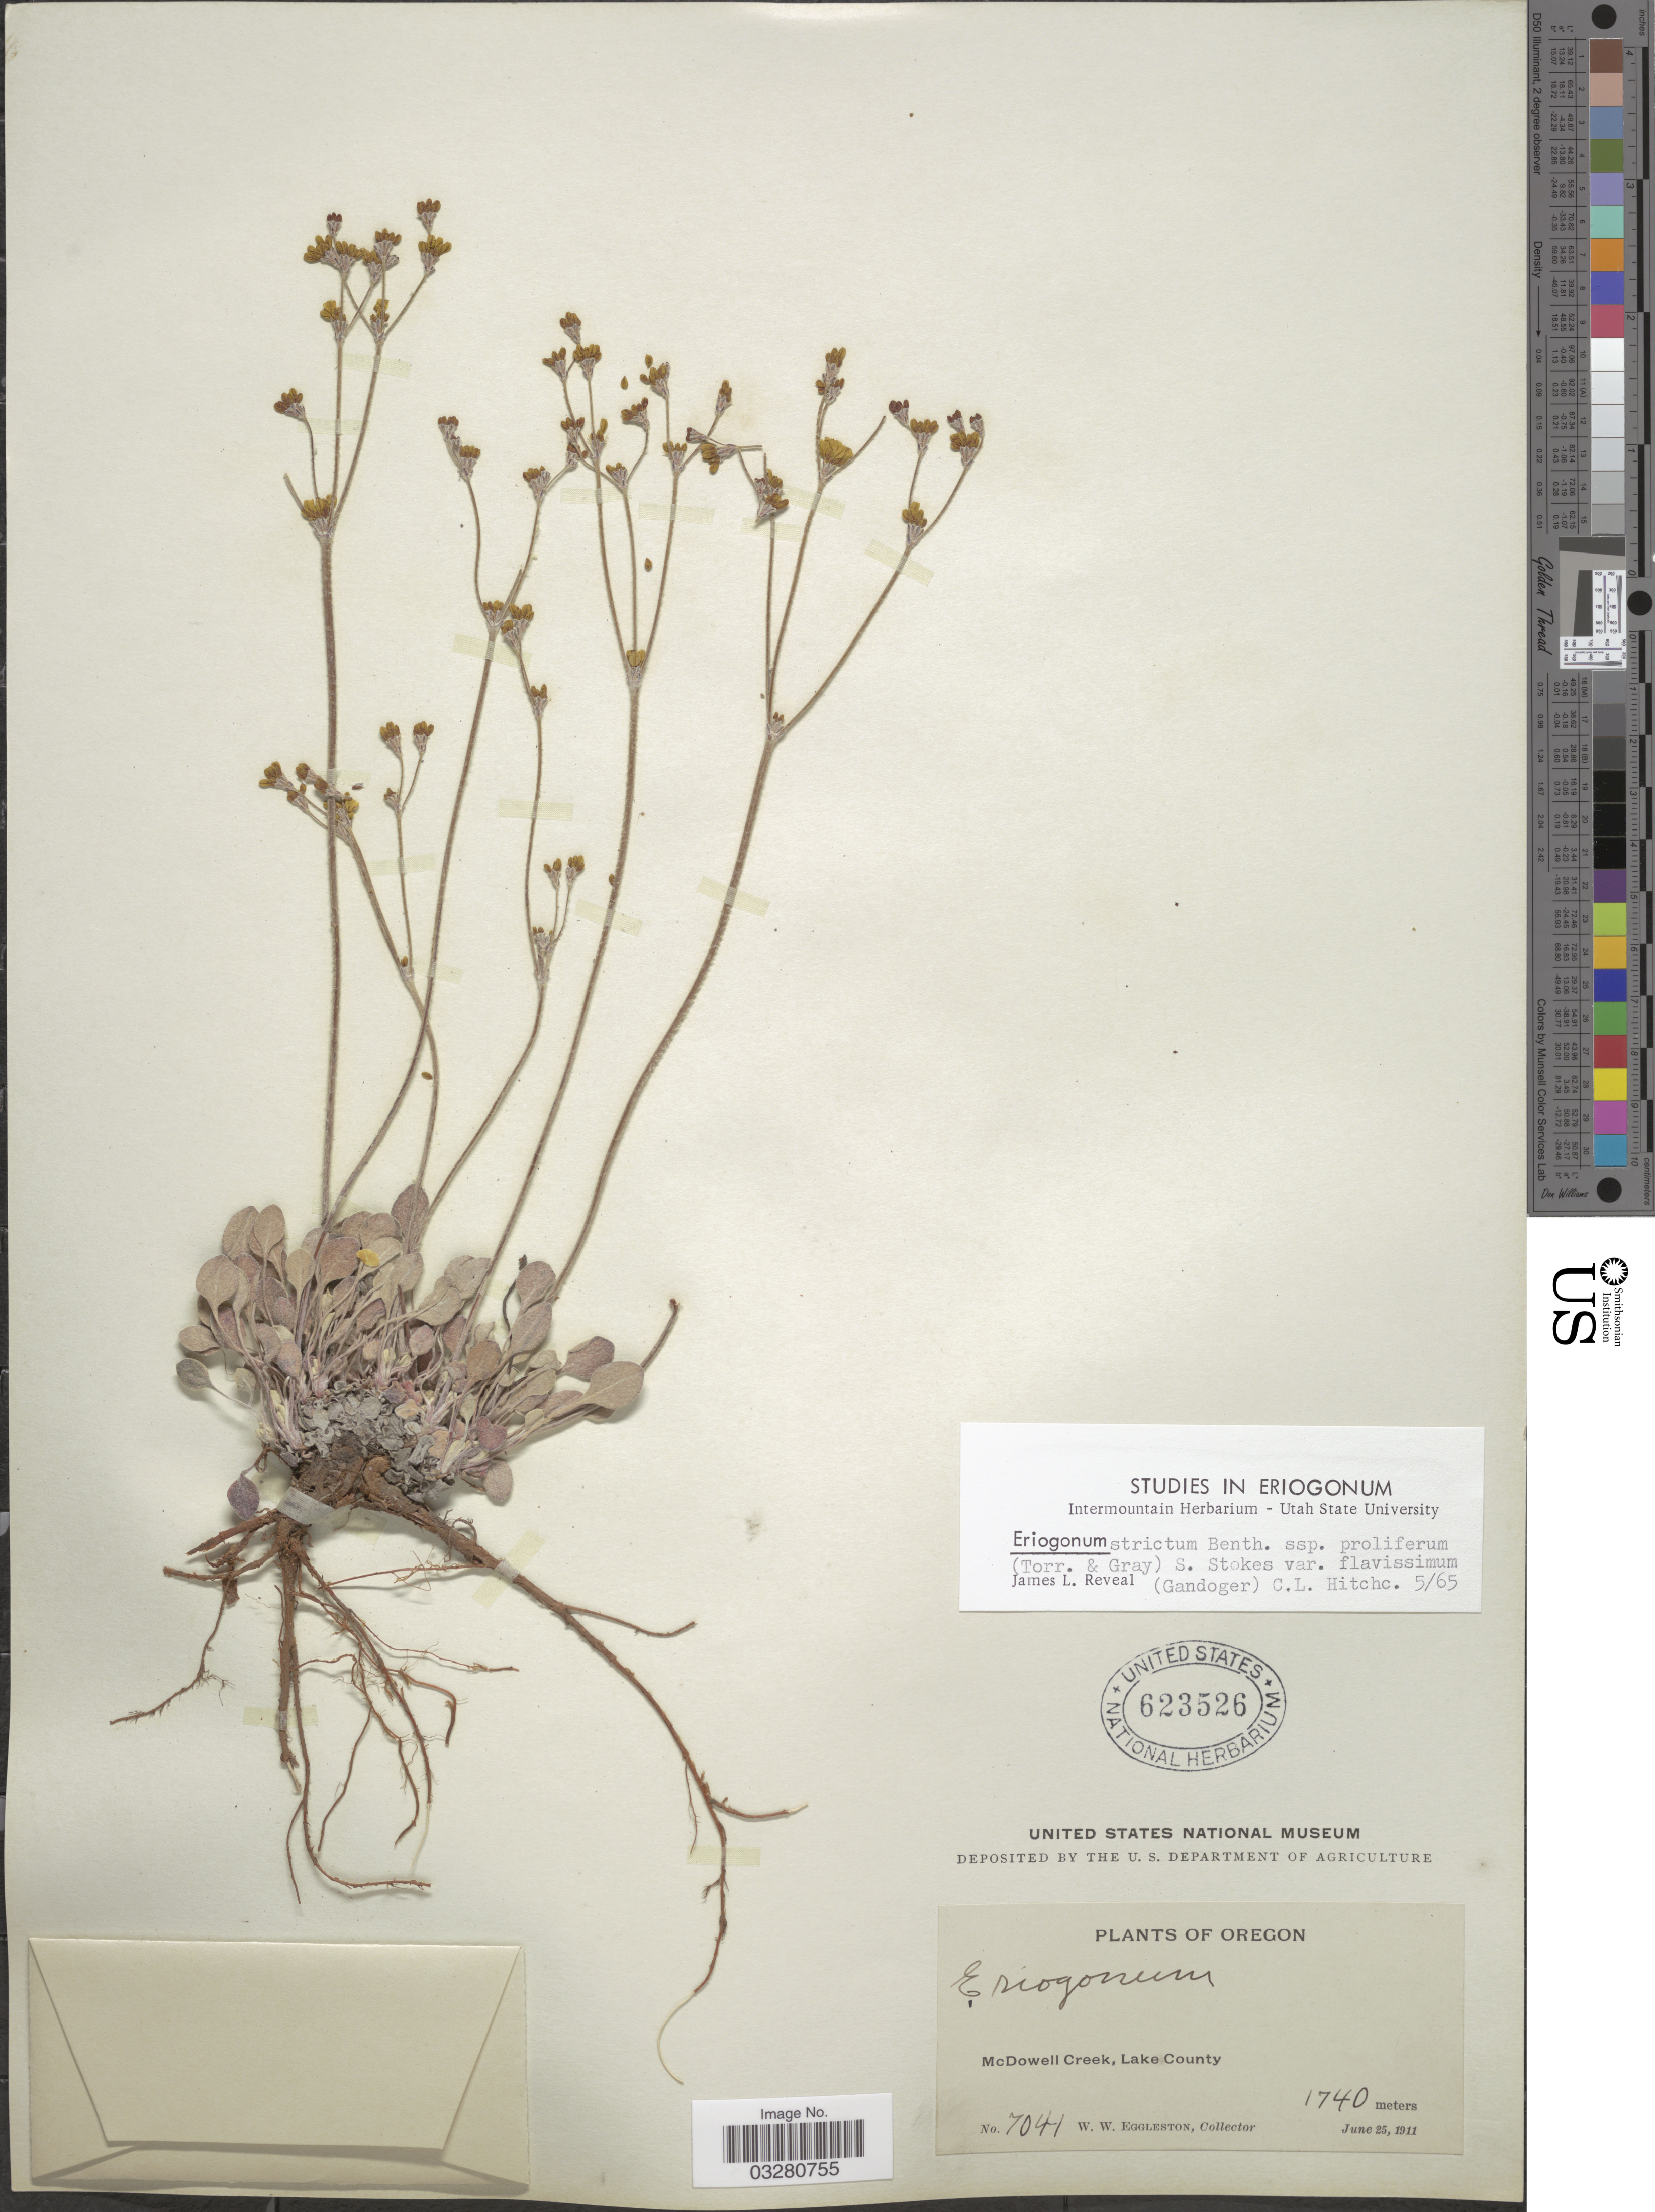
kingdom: Plantae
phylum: Tracheophyta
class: Magnoliopsida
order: Caryophyllales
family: Polygonaceae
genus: Eriogonum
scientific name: Eriogonum strictum subsp. anserinum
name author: (Greene) Munz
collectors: W. W. Eggleston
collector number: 7041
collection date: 1911-06-25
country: United States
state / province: Oregon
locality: McDowell Creek, Lake County.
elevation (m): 1740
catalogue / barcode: US 623526